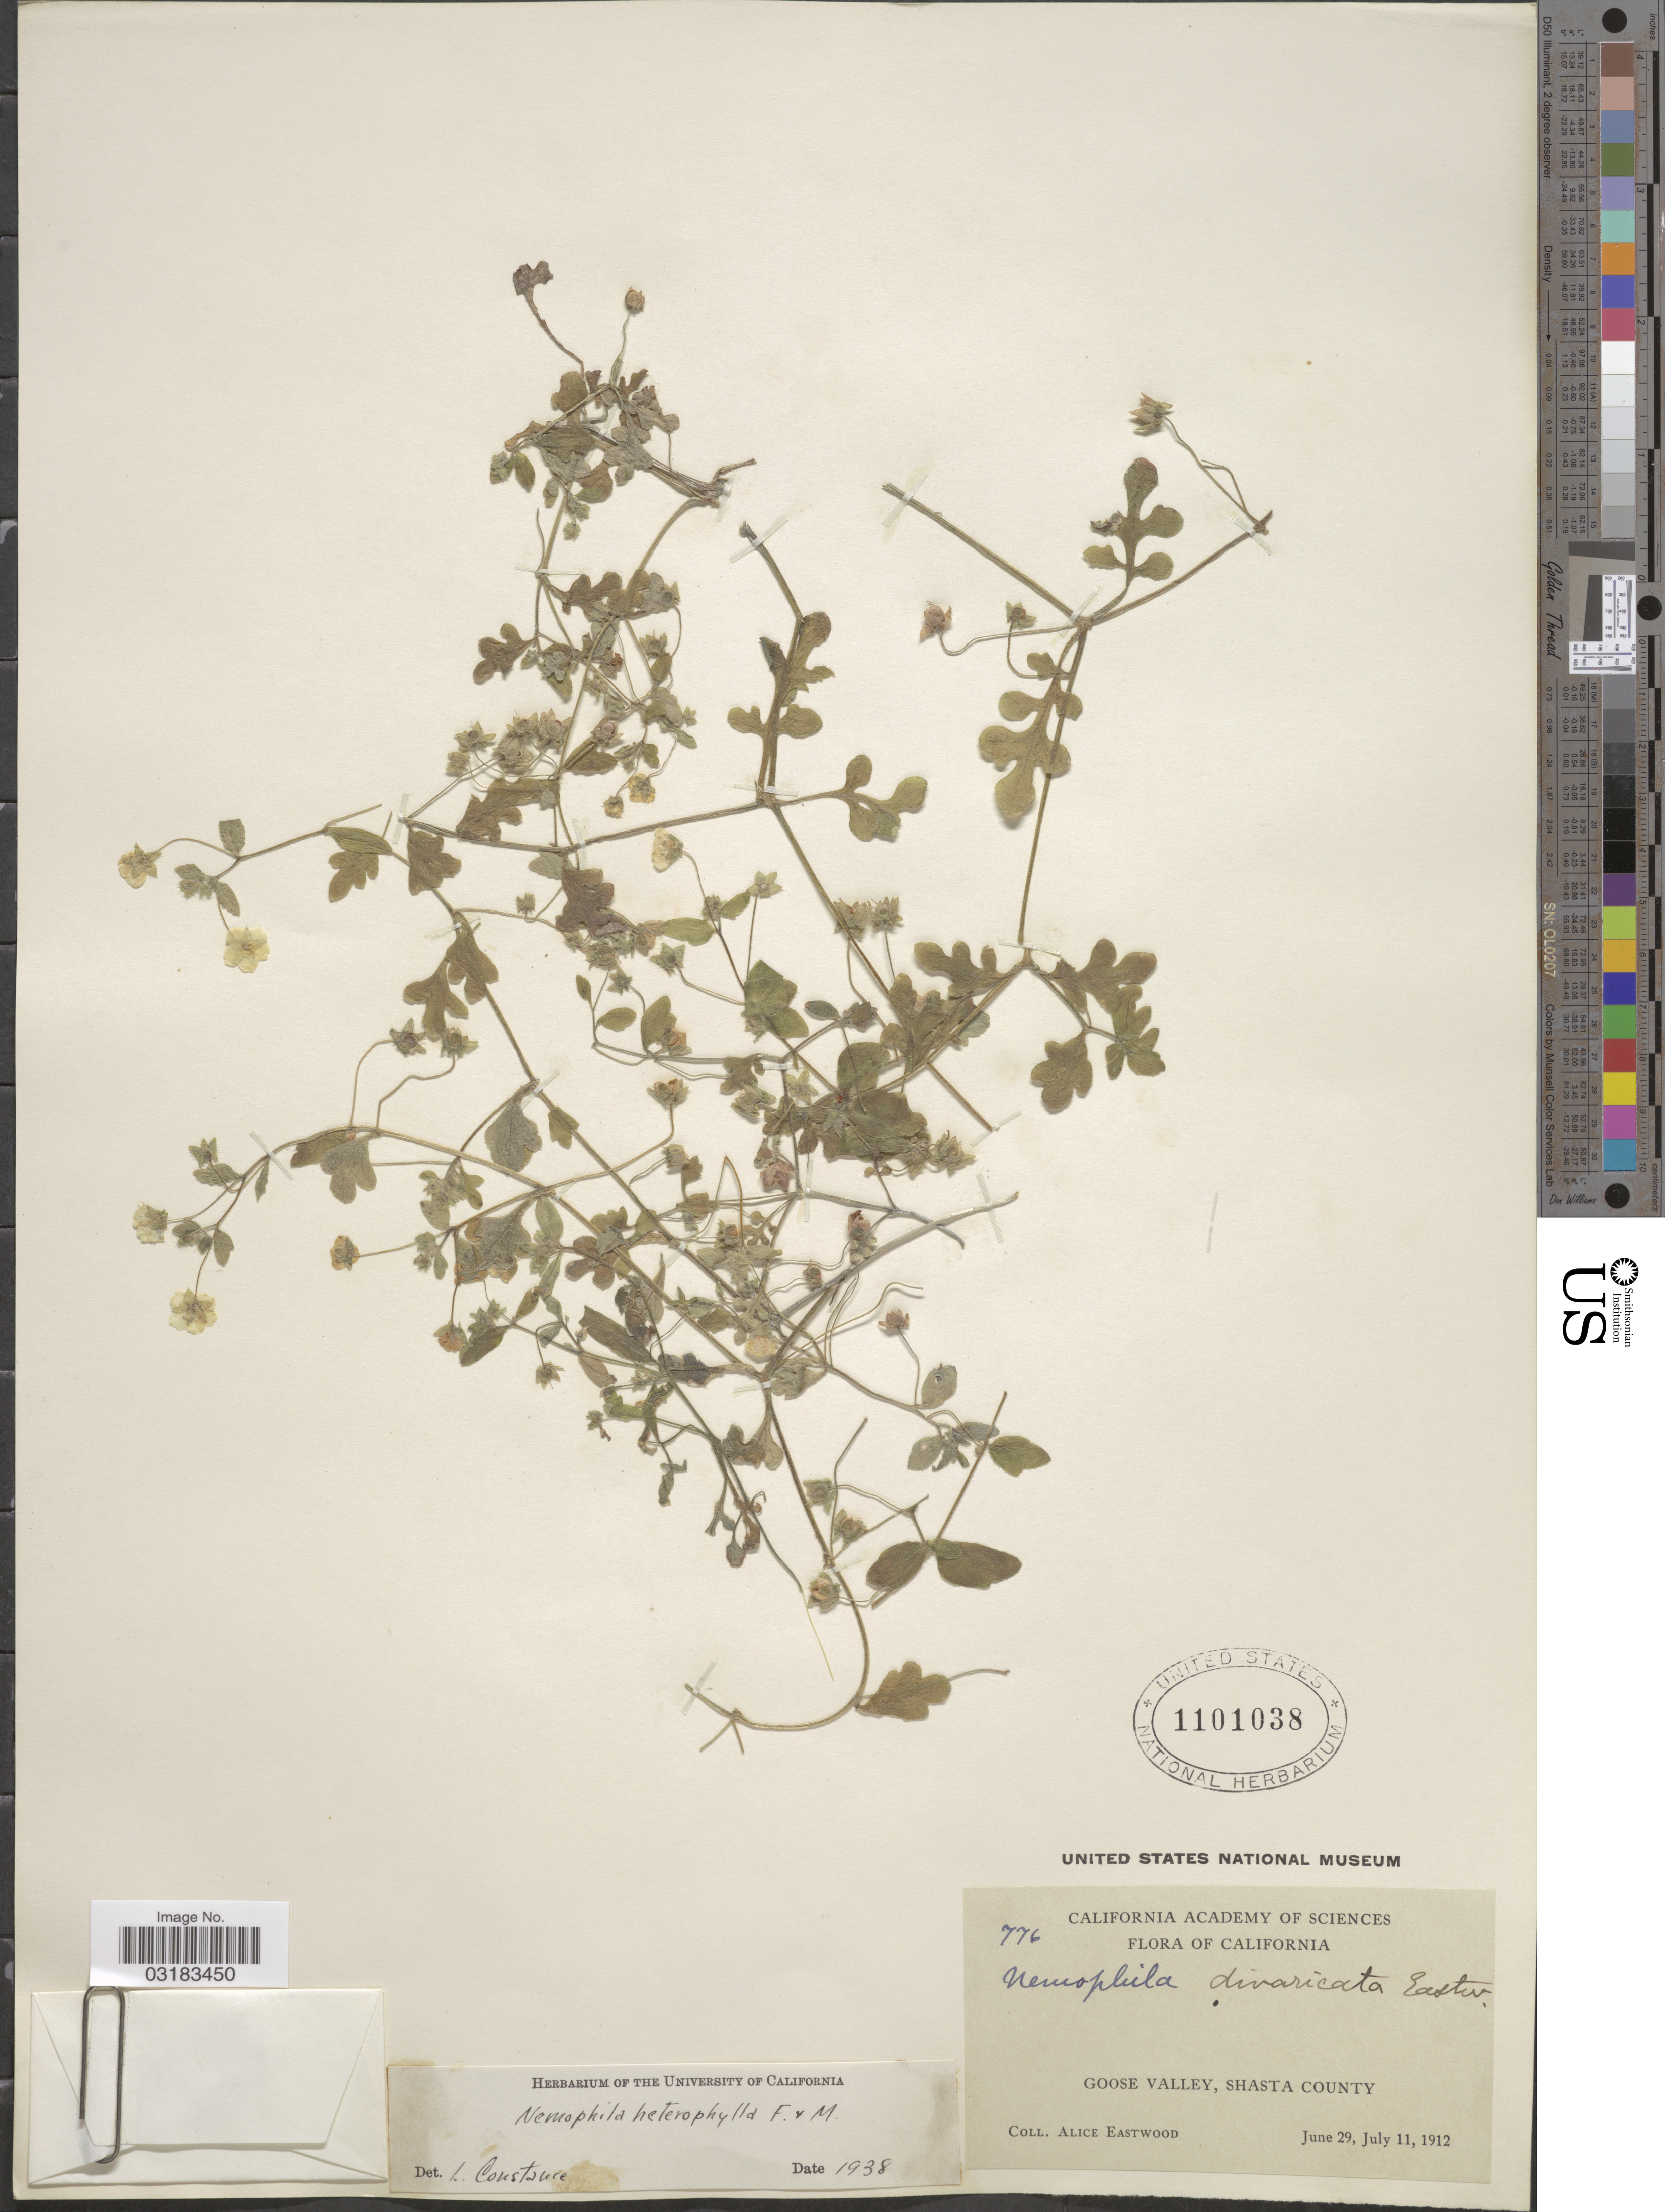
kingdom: Plantae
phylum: Tracheophyta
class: Magnoliopsida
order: Boraginales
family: Hydrophyllaceae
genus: Nemophila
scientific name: Nemophila heterophylla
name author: Fisch. & C.A. Mey.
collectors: A. Eastwood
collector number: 776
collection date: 1912-06-29/1912-07-11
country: United States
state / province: California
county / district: Shasta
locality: Goose Valley, Shasta County.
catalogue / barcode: US 1101038